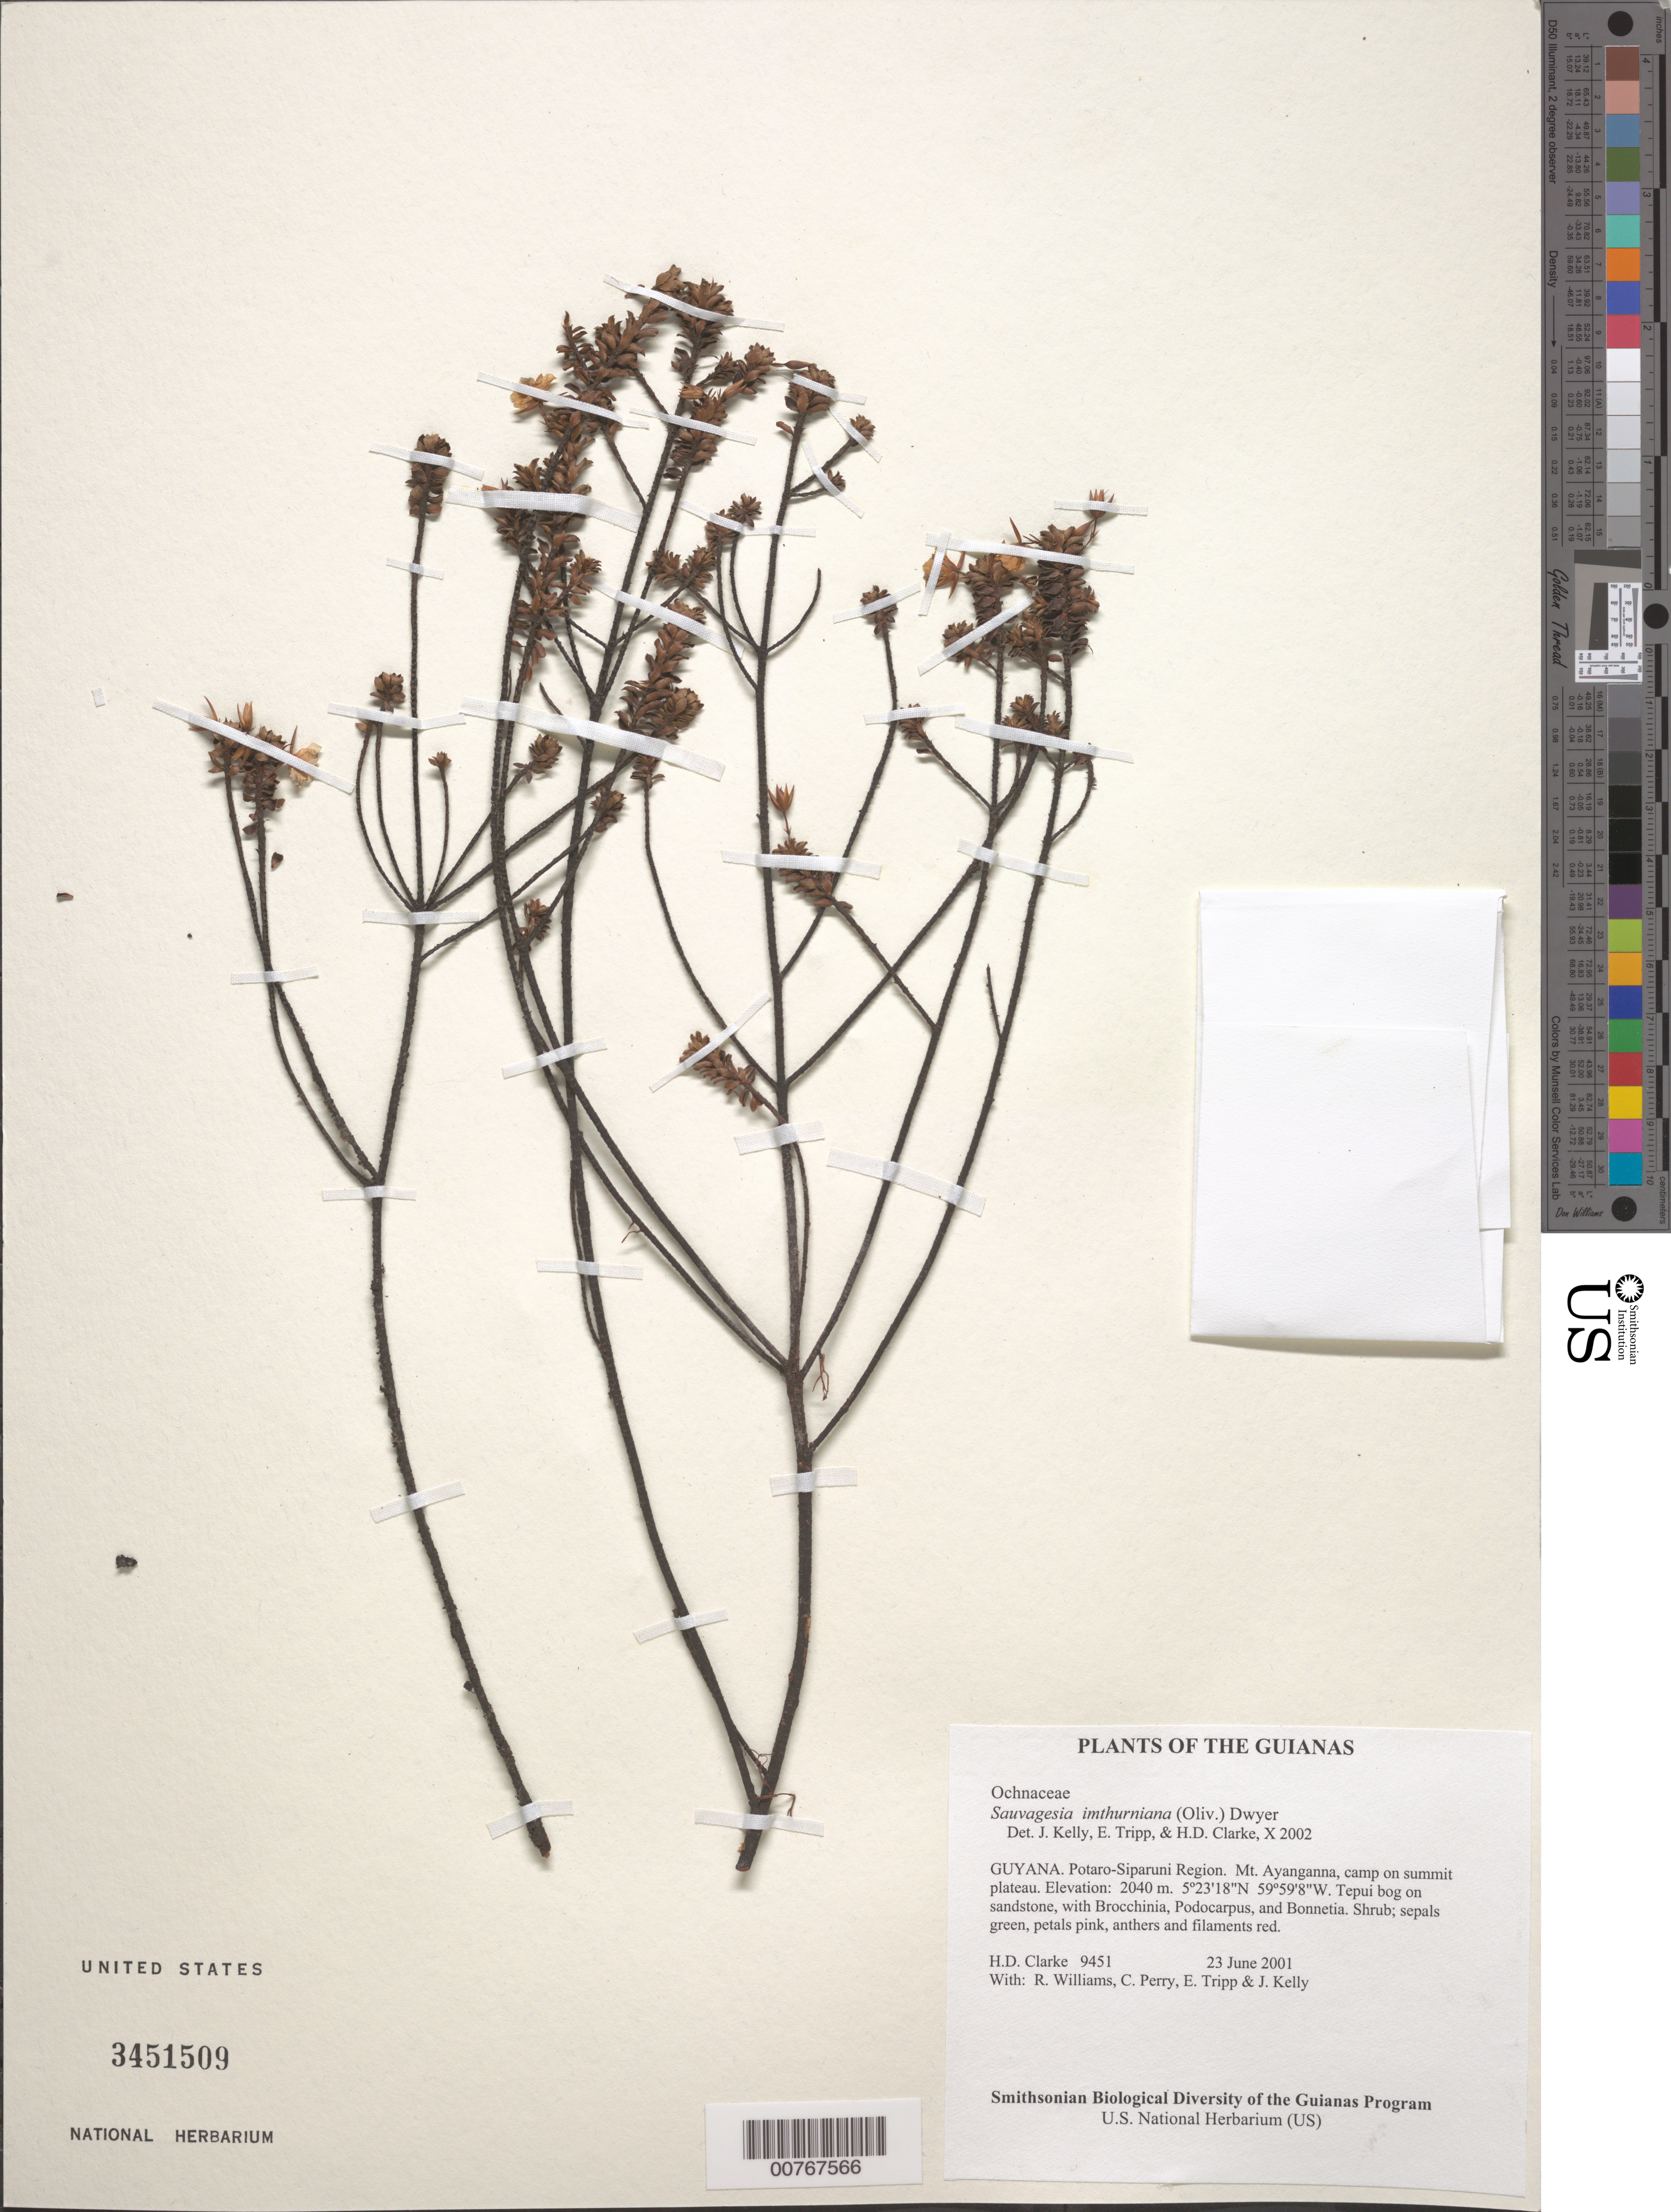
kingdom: Plantae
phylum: Tracheophyta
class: Magnoliopsida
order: Malpighiales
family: Ochnaceae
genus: Sauvagesia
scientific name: Sauvagesia imthurniana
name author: (Oliv.) Dwyer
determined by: Sastre, C. H. L.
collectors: H. D. Clarke, R. Williams, C. Perry, E. Tripp & J. Kelly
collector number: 9451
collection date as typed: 23 June 2001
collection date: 2001-06-23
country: Guyana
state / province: Potaro-Siparuni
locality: Mt. Ayanganna, camp on summit plateau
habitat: Tepui bog on sandstone, with Brocchinia, Podocarpus, and Bonnetia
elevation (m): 2040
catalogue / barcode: US 3451509